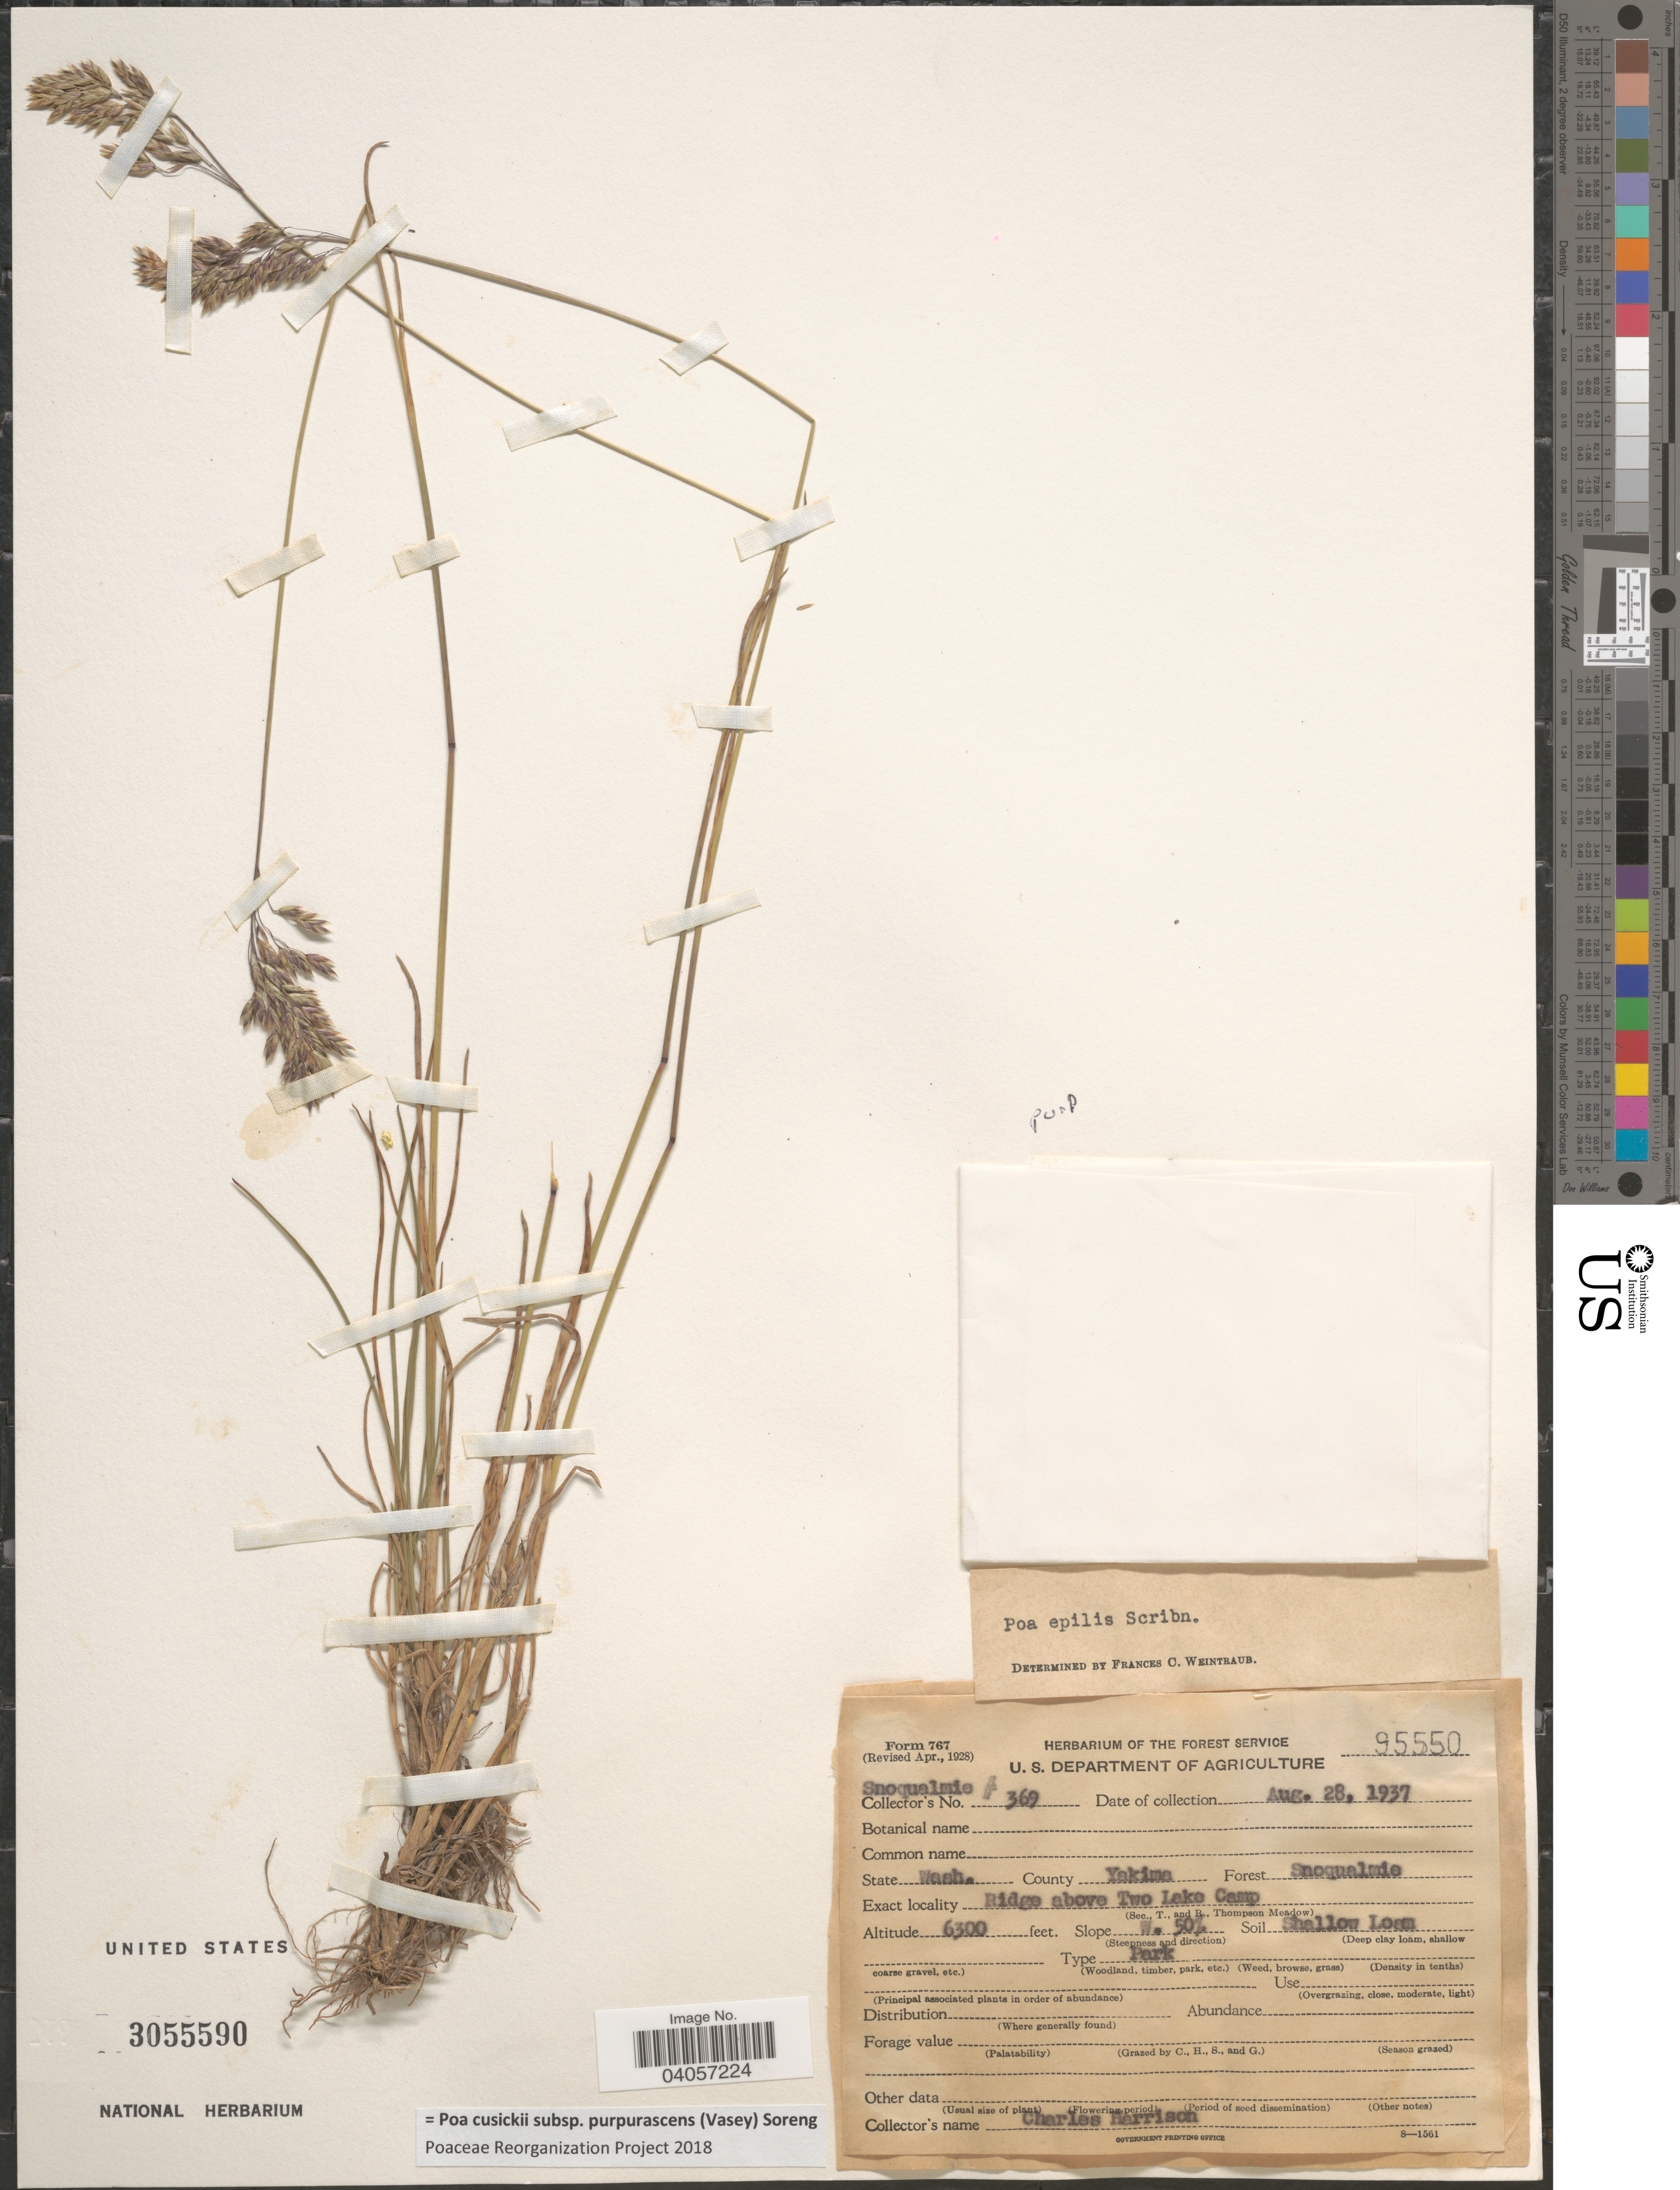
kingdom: Plantae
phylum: Tracheophyta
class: Liliopsida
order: Poales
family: Poaceae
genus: Poa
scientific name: Poa cusickii subsp. purpurascens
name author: (Vasey) Soreng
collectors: C. Harrison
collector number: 369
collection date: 1937-08-28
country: United States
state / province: Washington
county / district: Yakima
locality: County Yakima. Forest Snoqualmie. Ridge above Two Lake Camp.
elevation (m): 1920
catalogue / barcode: US 3055590